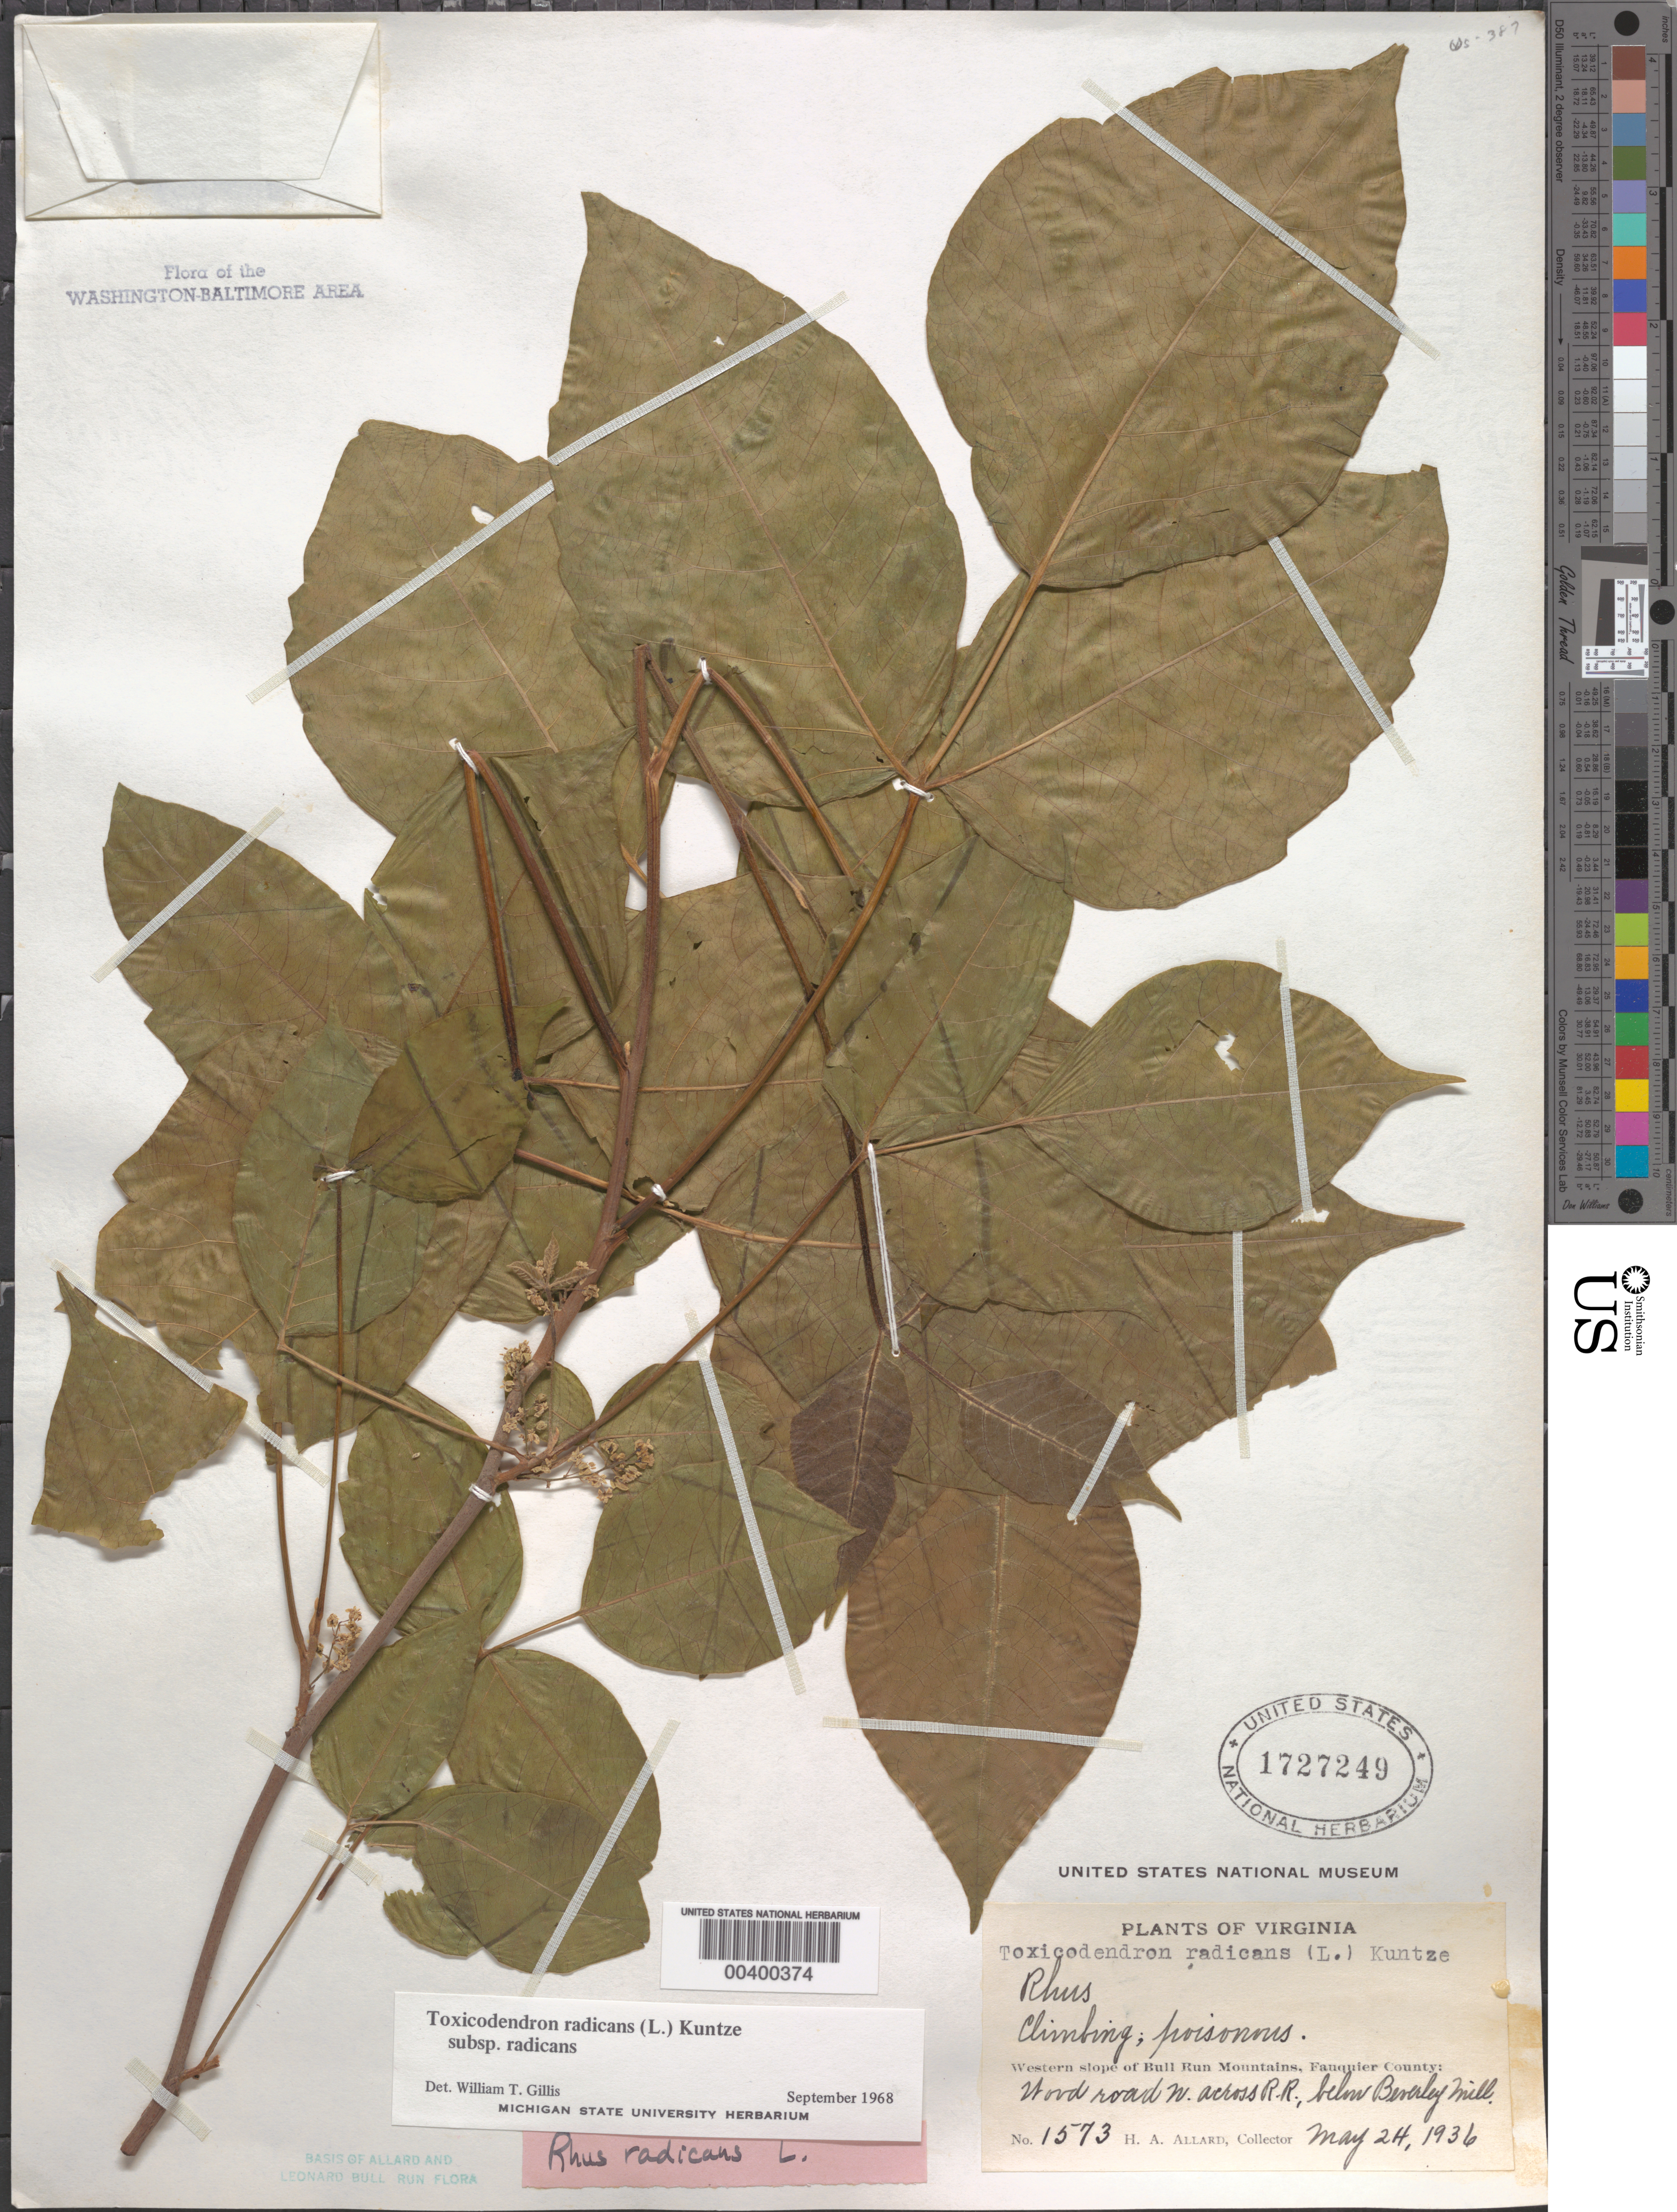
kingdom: Plantae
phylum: Tracheophyta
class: Magnoliopsida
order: Sapindales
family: Anacardiaceae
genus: Toxicodendron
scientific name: Toxicodendron radicans subsp. radicans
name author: (L.) Kuntze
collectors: H. A. Allard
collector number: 1573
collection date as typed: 24 May 1936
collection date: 1936-05-24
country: United States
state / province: Virginia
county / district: Fauquier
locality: Below Beverley Mill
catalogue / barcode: US 1727249